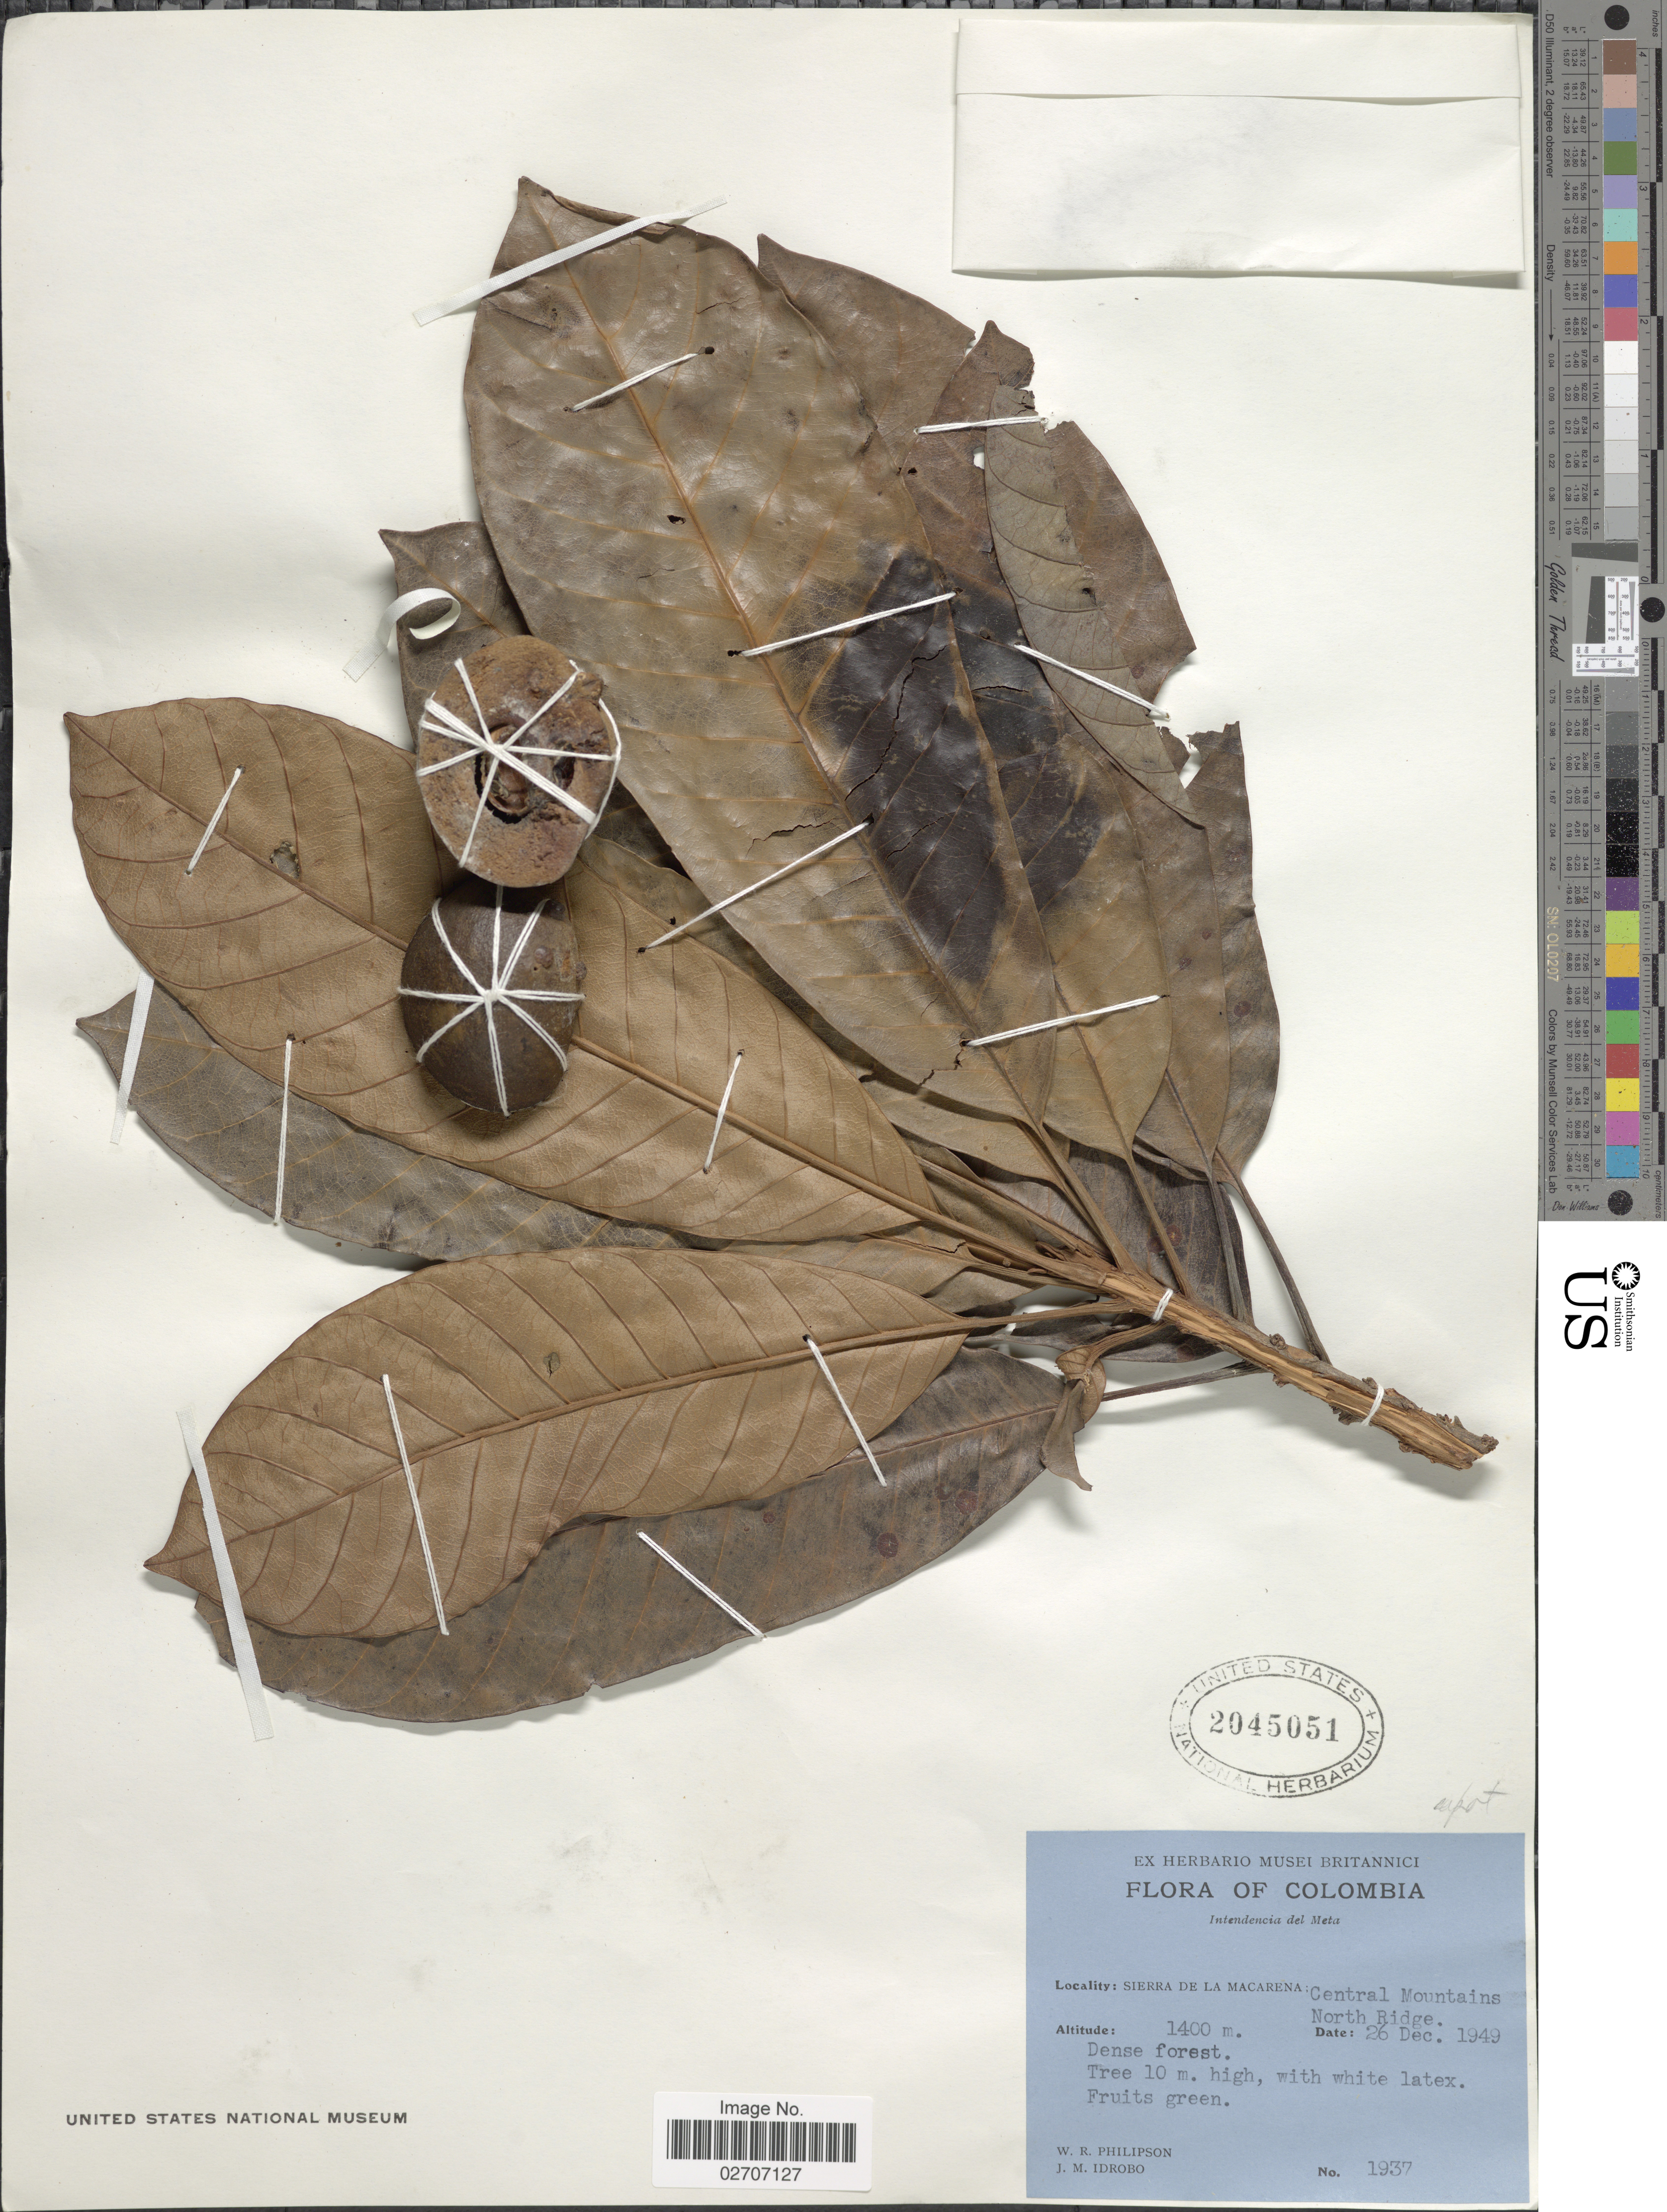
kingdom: Plantae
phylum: Tracheophyta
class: Magnoliopsida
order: Ericales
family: Sapotaceae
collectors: W. R. Philipson & J. M. Idrobo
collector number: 1937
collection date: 1949-12-26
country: Colombia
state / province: Meta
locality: Intendencia del Meta, Sierra De La Macarena: Central Mountains North Ridge. Dense forest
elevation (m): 1400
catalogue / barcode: US 2045051